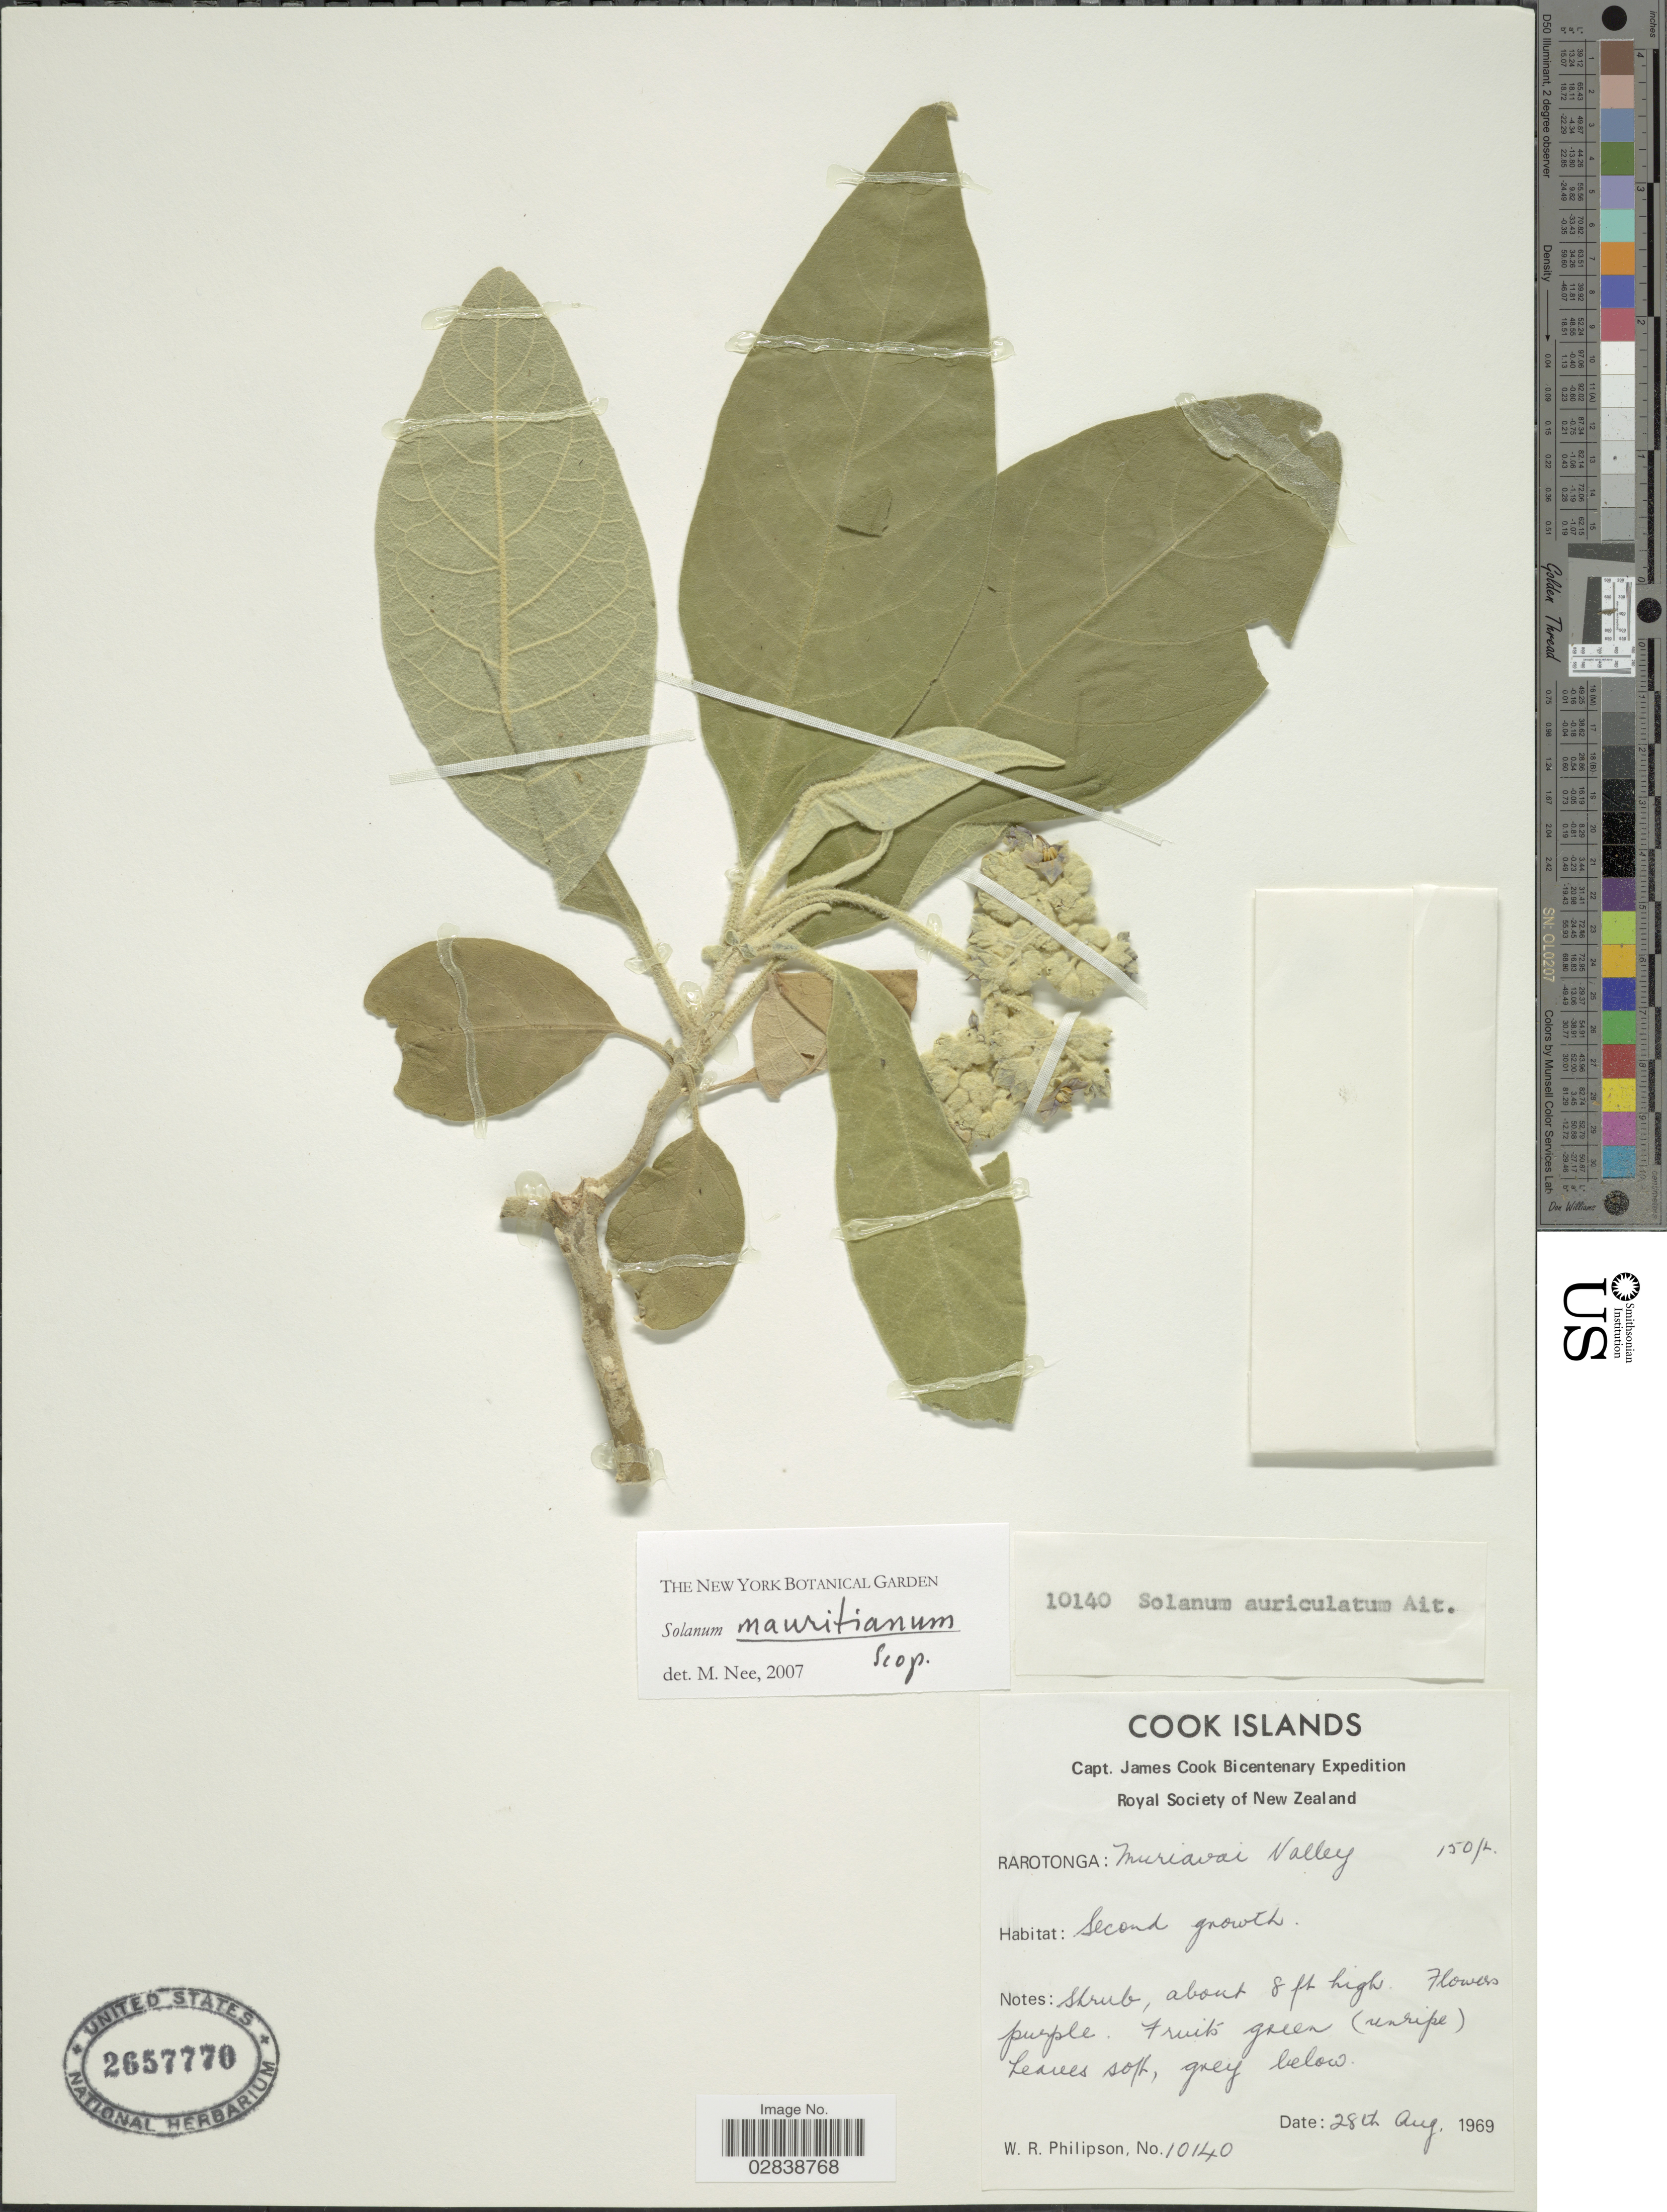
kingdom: Plantae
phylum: Tracheophyta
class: Magnoliopsida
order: Solanales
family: Solanaceae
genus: Solanum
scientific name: Solanum mauritianum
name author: Scop.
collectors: W. R. Philipson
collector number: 10140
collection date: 1969-08-28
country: Cook Islands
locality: Rarotonga: Muriavai Valley.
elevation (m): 46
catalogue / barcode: US 2657770